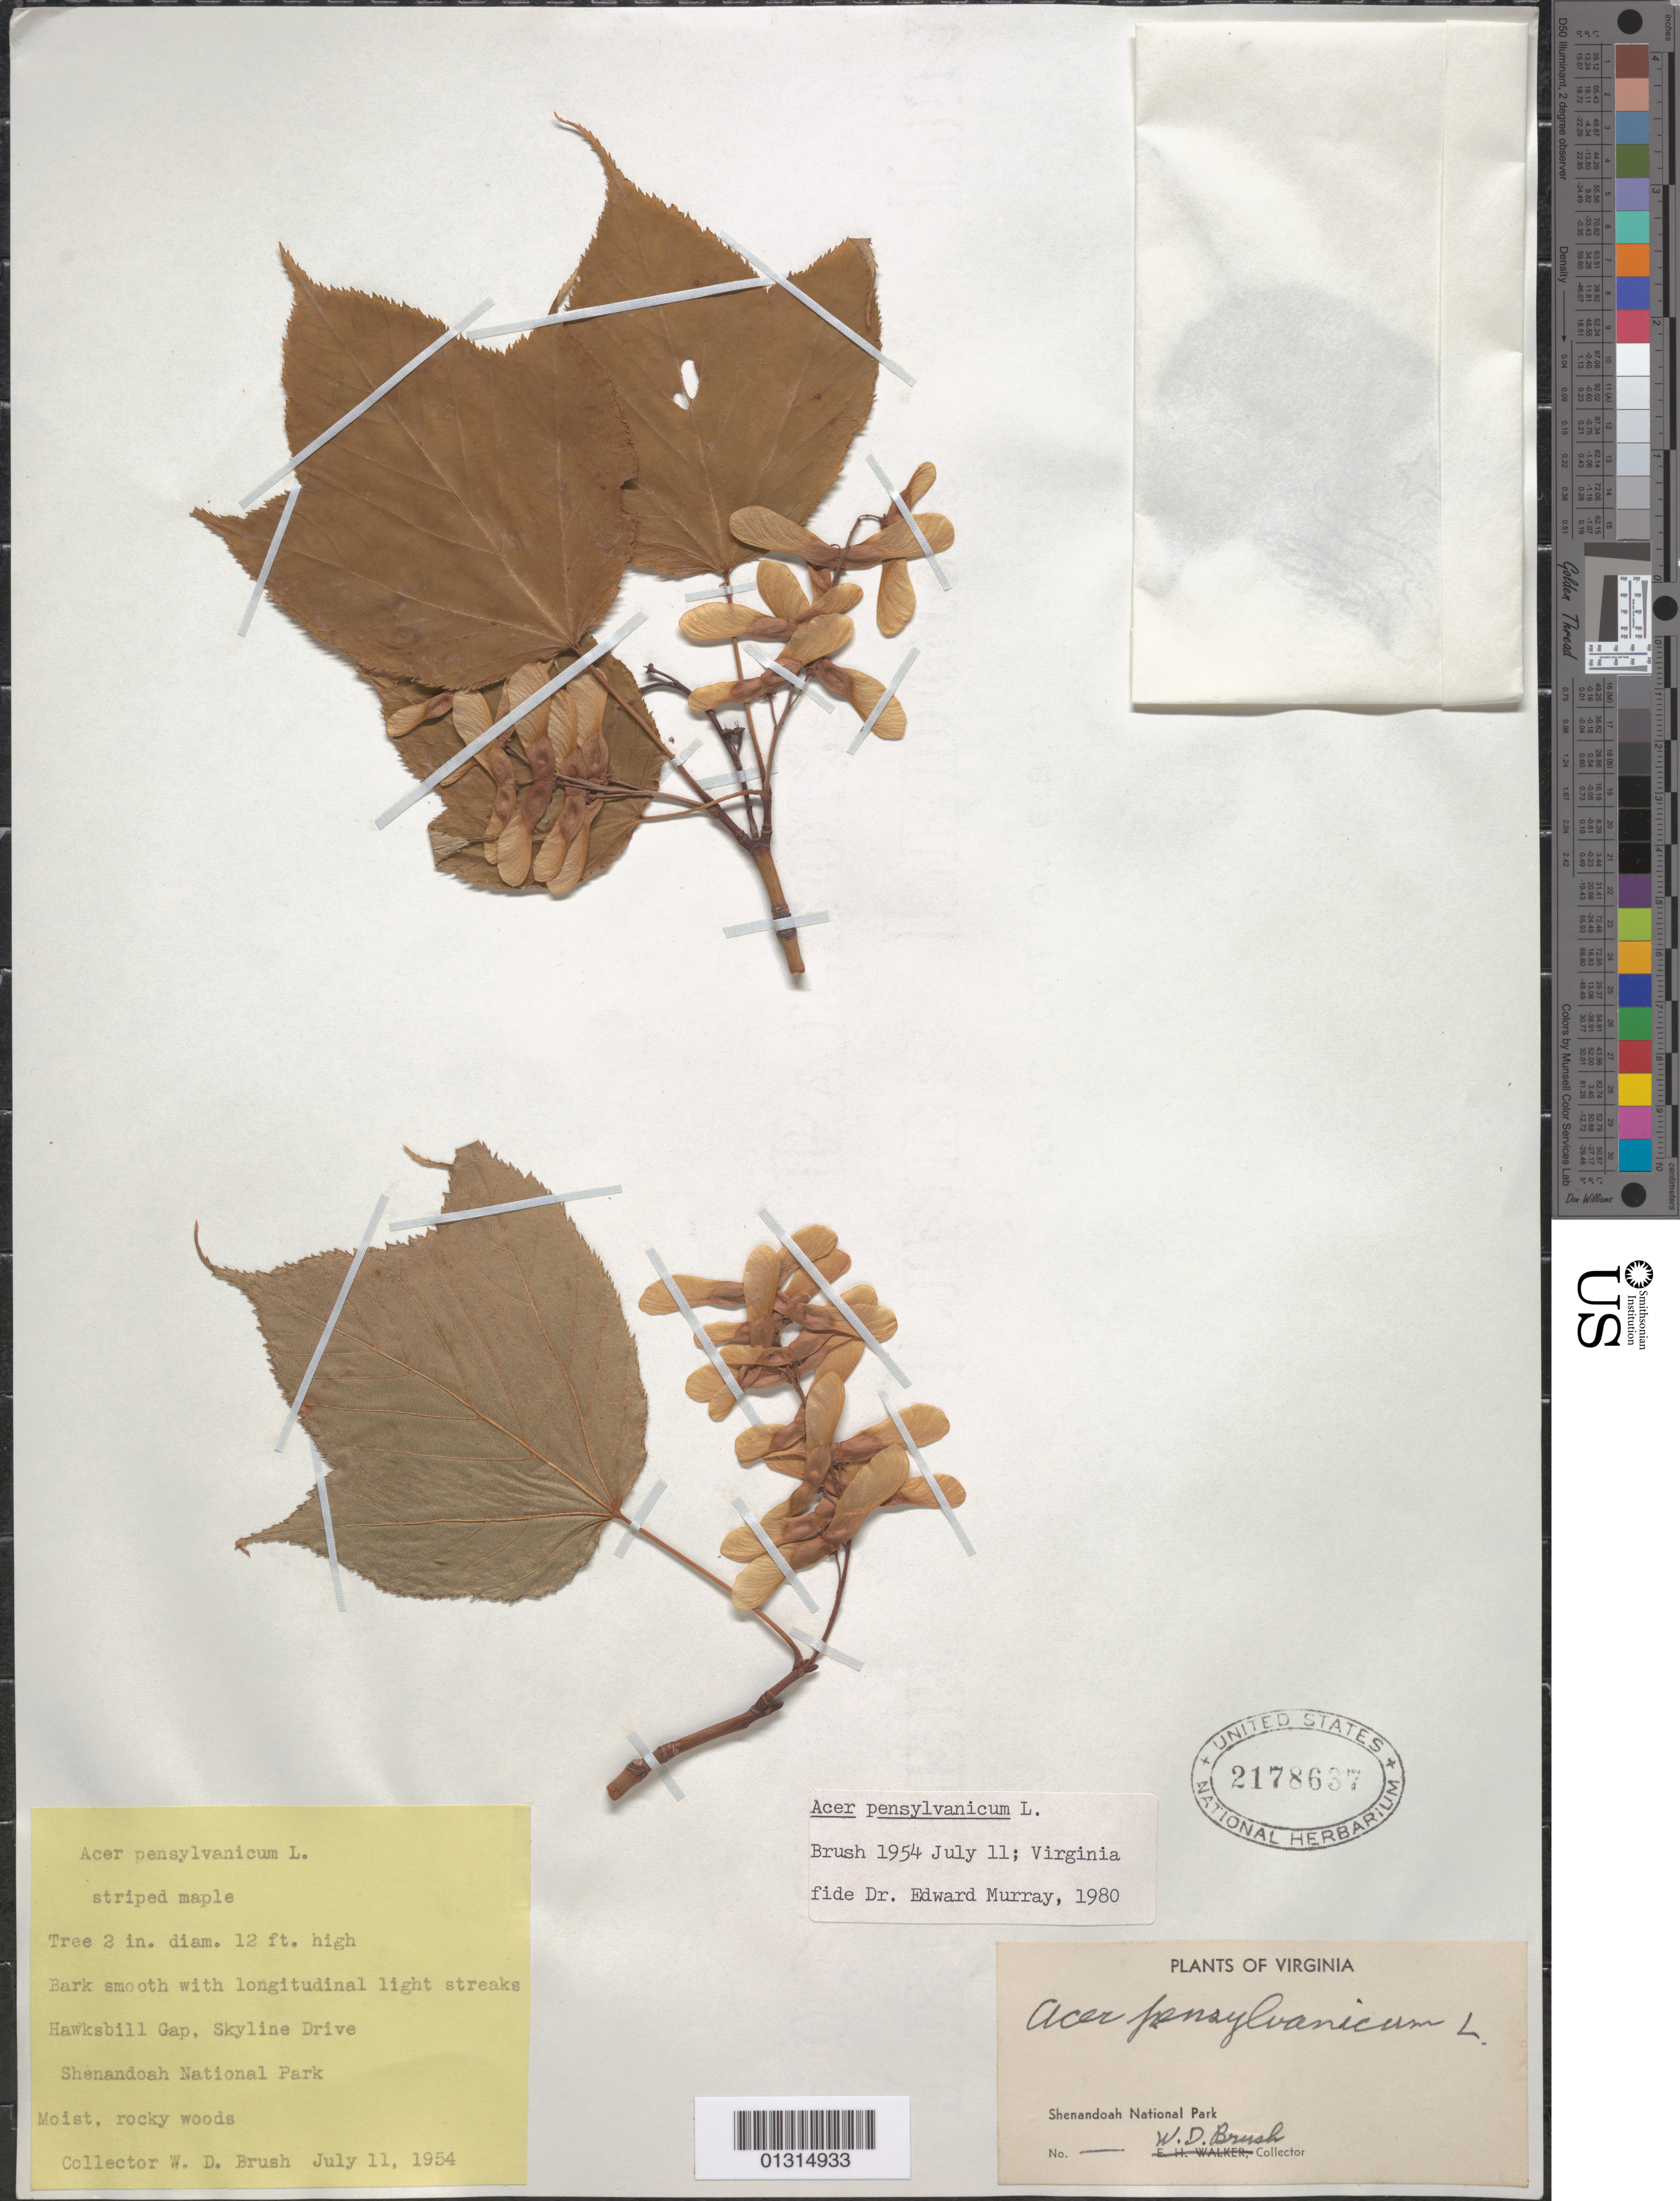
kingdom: Plantae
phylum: Tracheophyta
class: Magnoliopsida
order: Sapindales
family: Sapindaceae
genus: Acer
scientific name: Acer pensylvanicum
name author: L.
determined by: Murray, Edward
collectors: W. Brush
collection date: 1954-07-11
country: United States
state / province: Virginia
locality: Shenandoah National Park, Hawksbill Gap, Skyline Drive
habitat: Moist rocky woods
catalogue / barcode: US 2178637